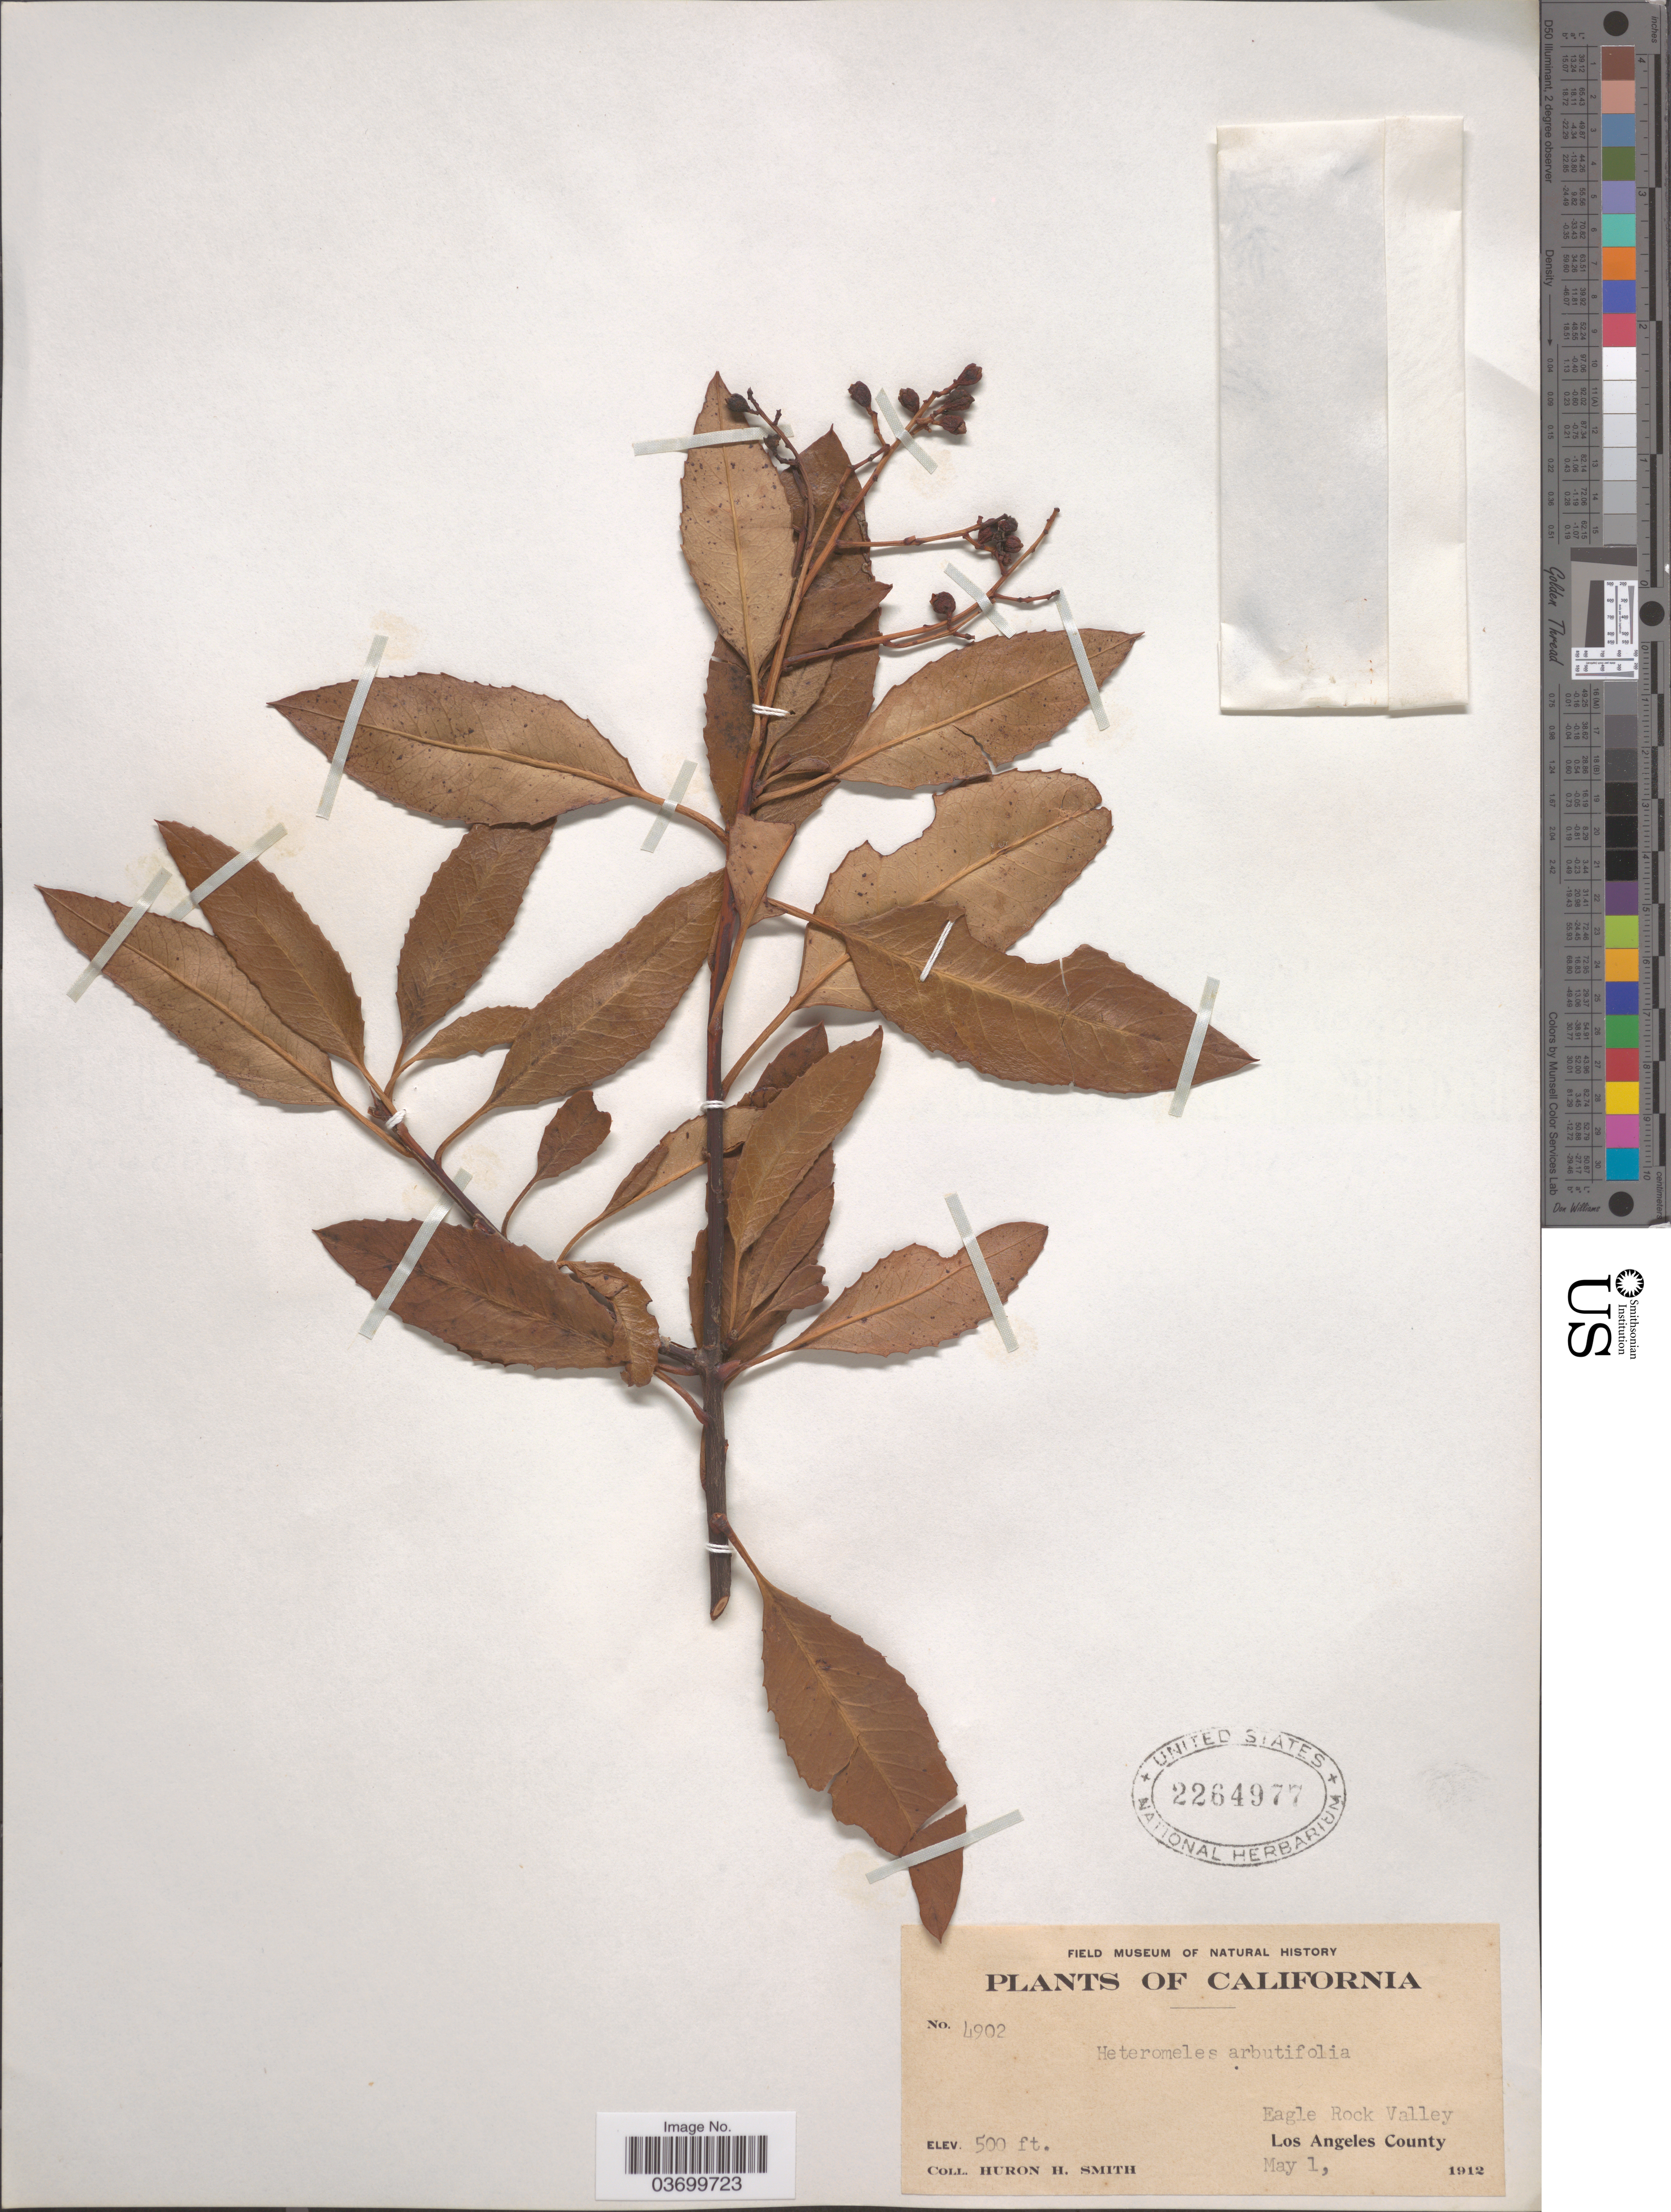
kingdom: Plantae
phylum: Tracheophyta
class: Magnoliopsida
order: Rosales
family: Rosaceae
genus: Heteromeles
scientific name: Heteromeles salicifolia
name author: (C. Presl) Abrams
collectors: Huron H. Smith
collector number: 4902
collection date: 1912-05-01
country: United States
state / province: California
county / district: Los Angeles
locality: Eagle Rock Valley. Los Angeles County.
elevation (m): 152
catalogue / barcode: US 2264977